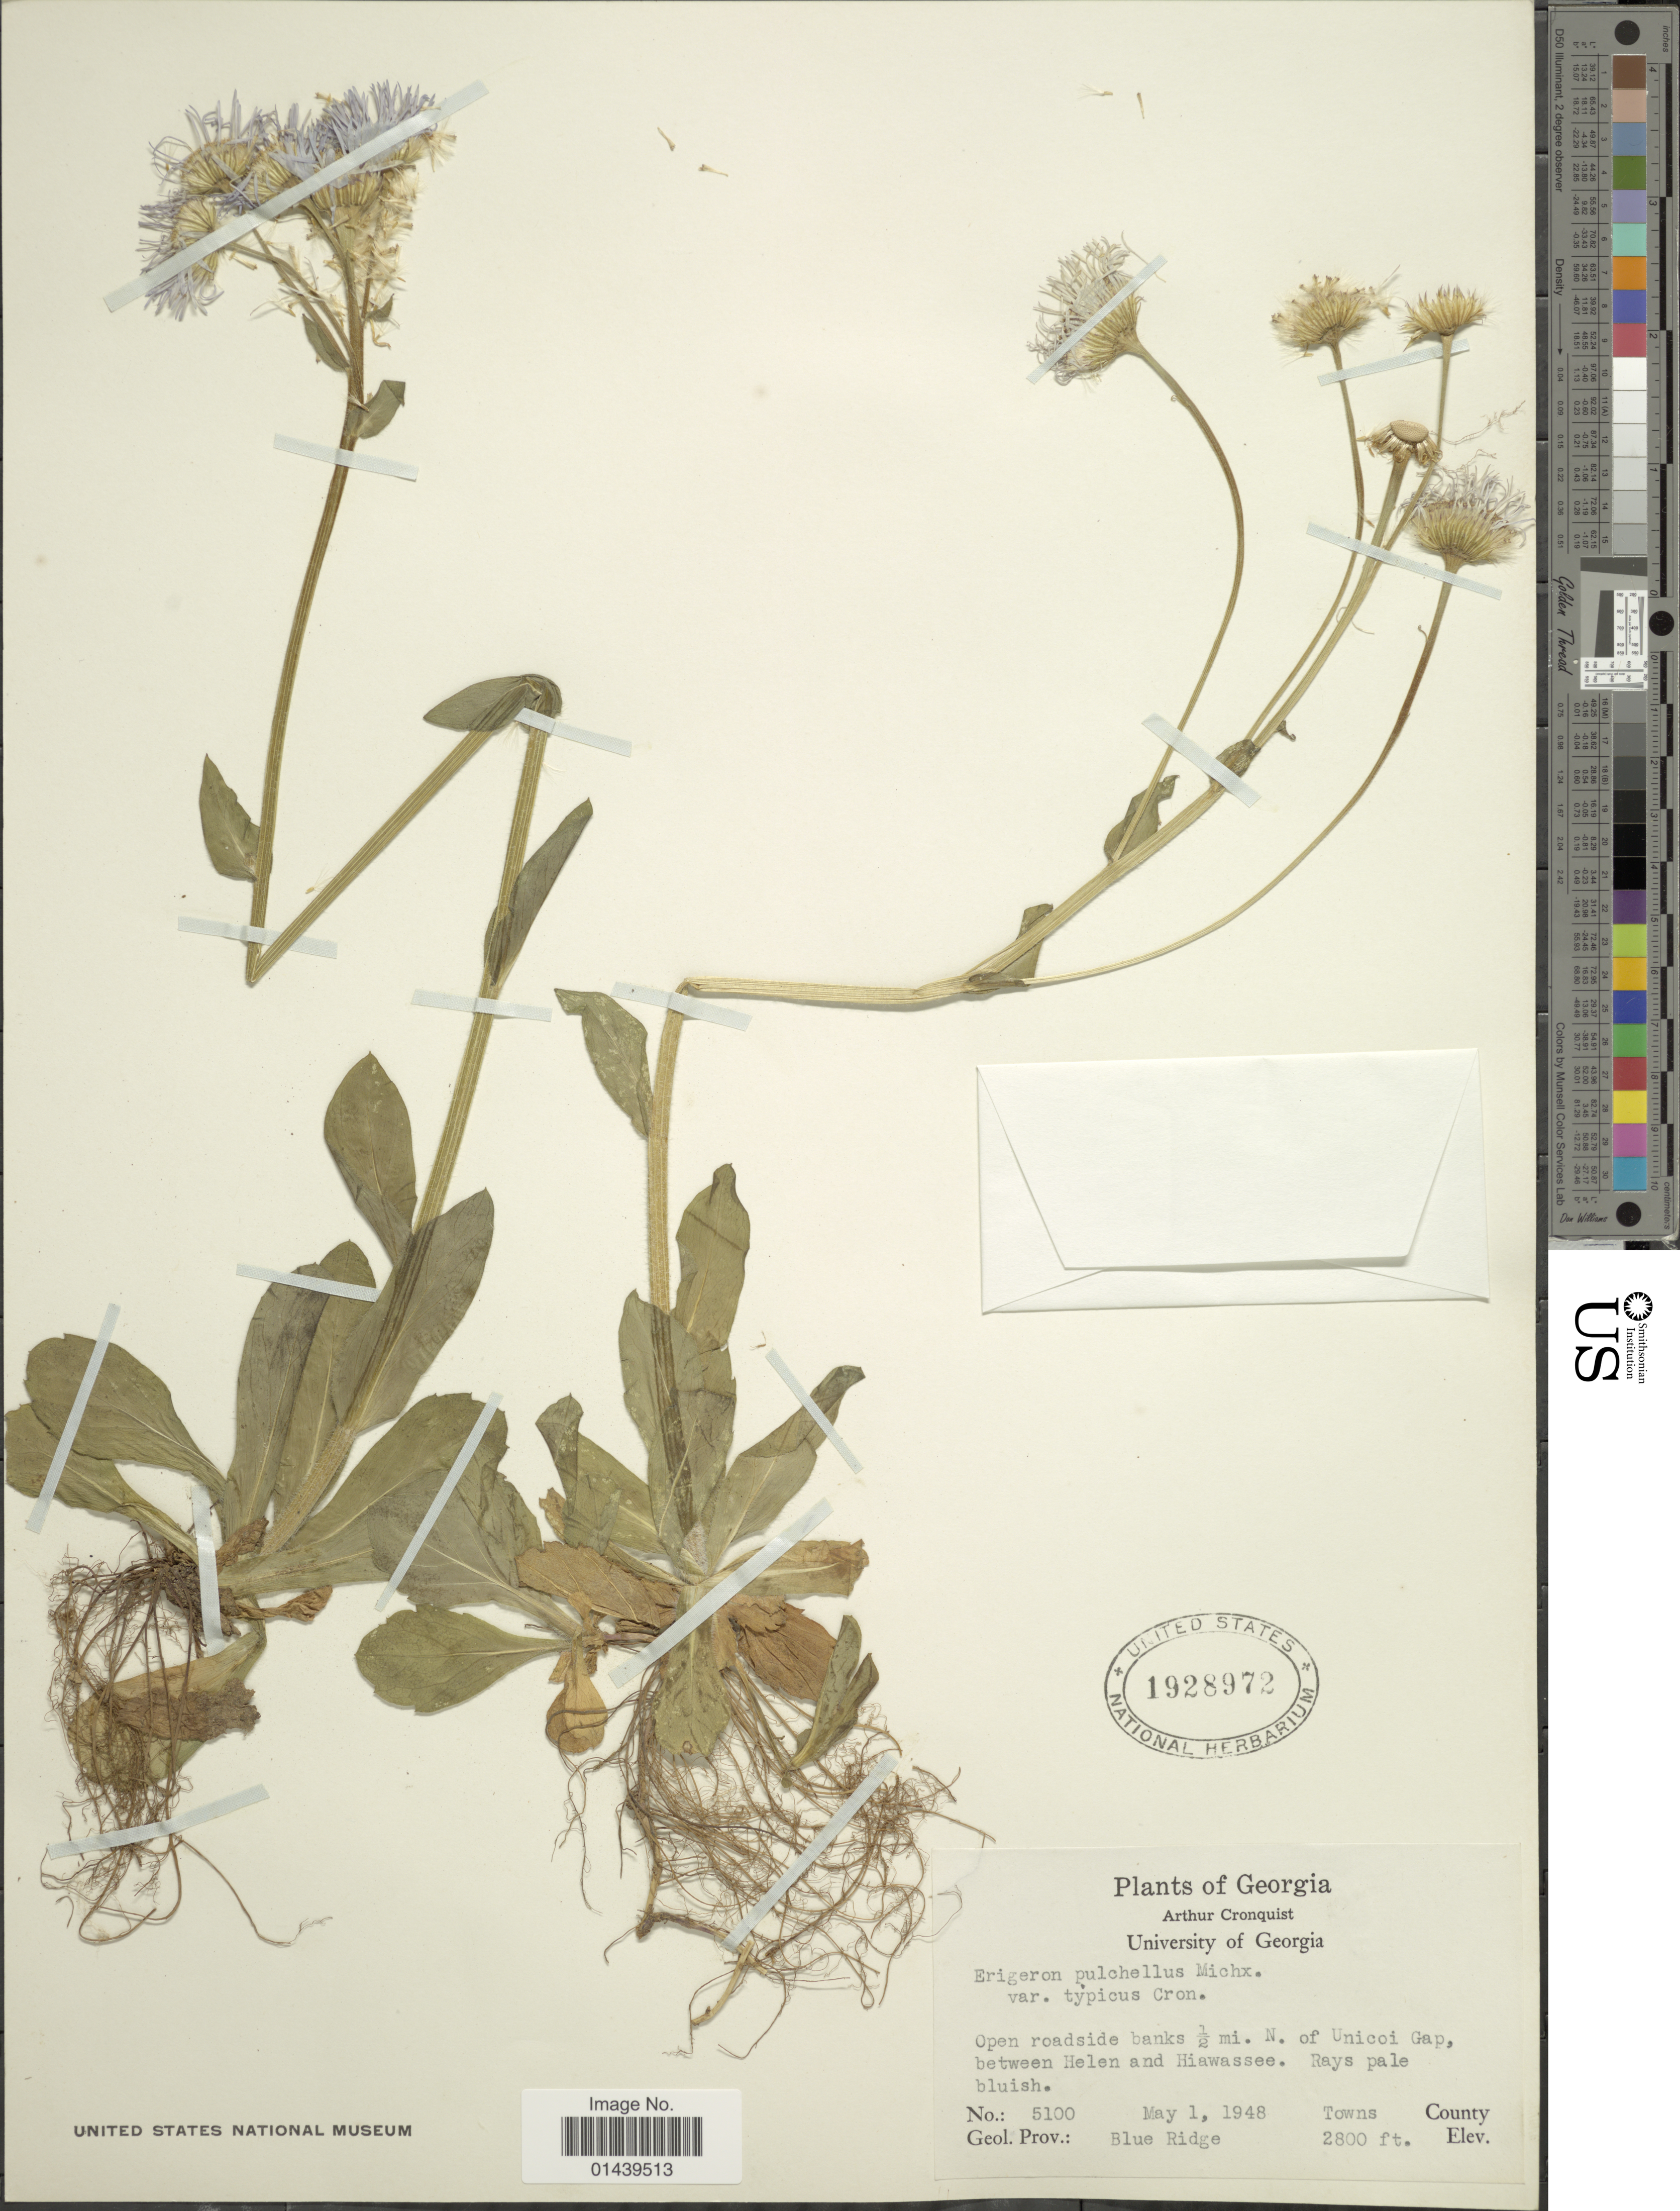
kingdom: Plantae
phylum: Tracheophyta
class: Magnoliopsida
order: Asterales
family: Asteraceae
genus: Erigeron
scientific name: Erigeron pulchellus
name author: Michx.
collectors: A. J. Cronquist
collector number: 5100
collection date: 1948-05-01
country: United States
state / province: Georgia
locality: ½ mi. N. of Unicoi Gap, between Helen and Hiawassee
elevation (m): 853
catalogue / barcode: US 1928972